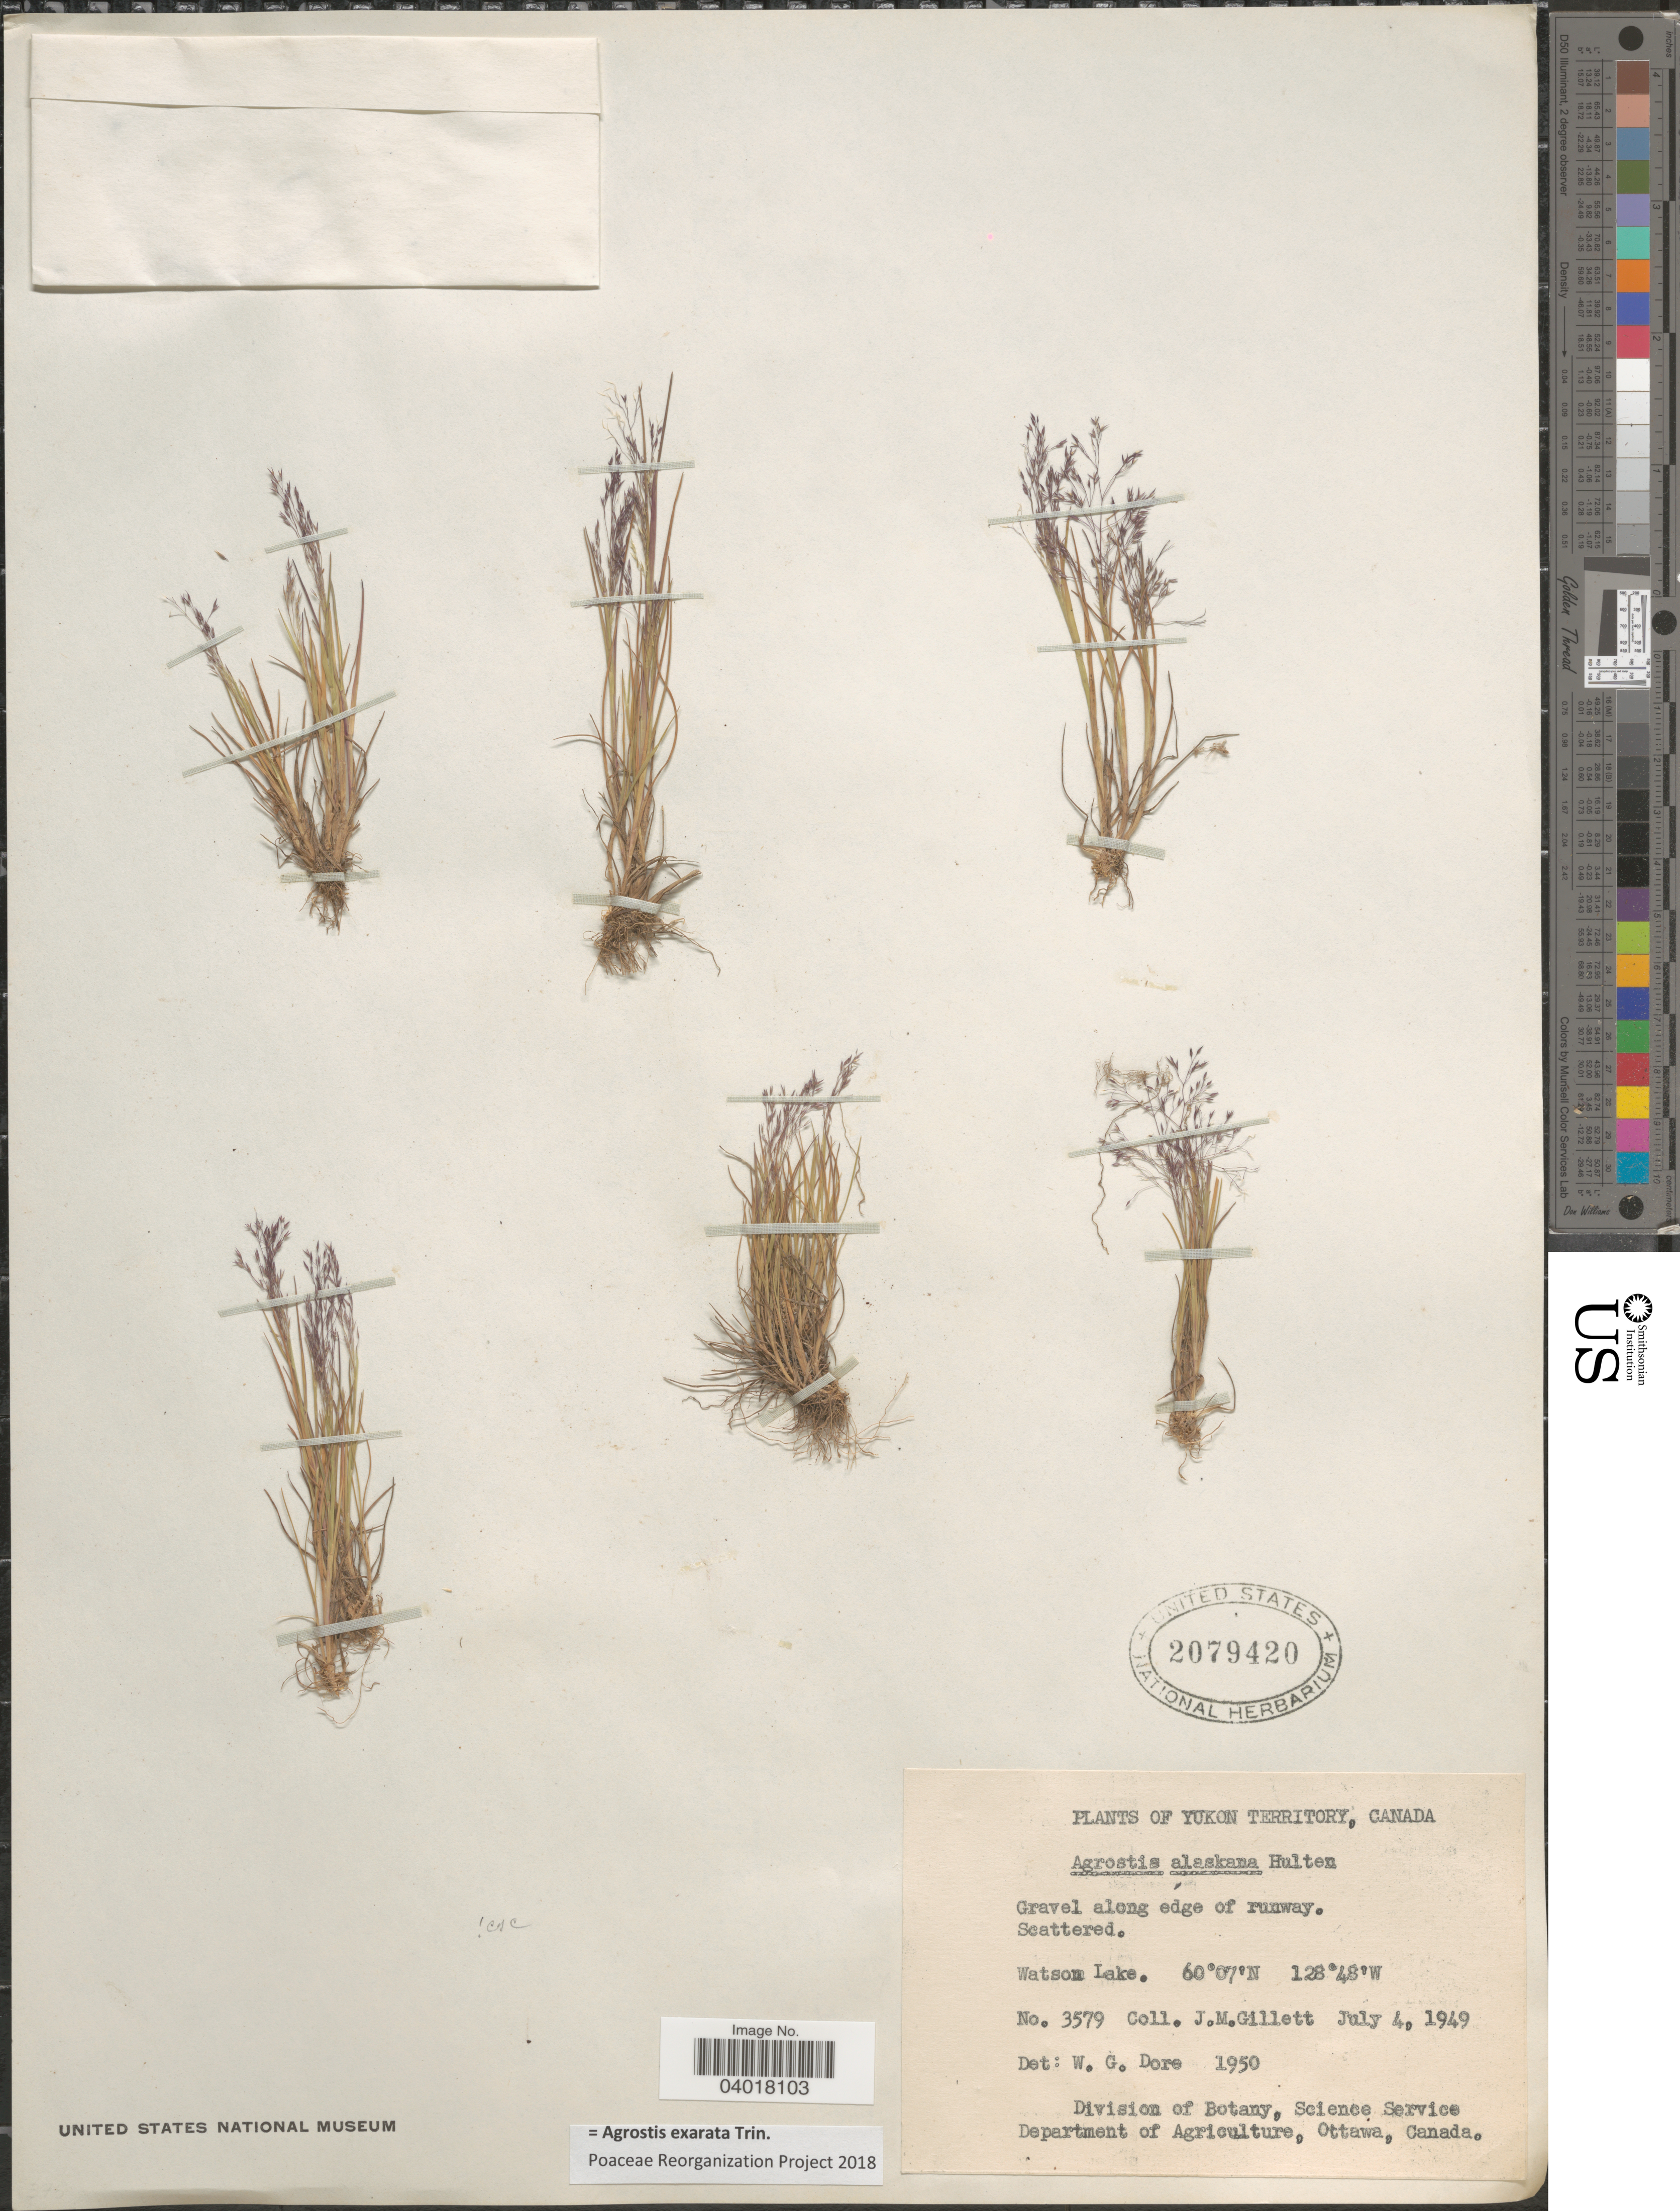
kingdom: Plantae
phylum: Tracheophyta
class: Liliopsida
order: Poales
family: Poaceae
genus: Agrostis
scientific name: Agrostis exarata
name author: Trin.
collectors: J. M. Gillett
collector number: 3579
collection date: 1949-07-04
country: Canada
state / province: Yukon Territory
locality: Watson Lake.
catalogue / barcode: US 2079420